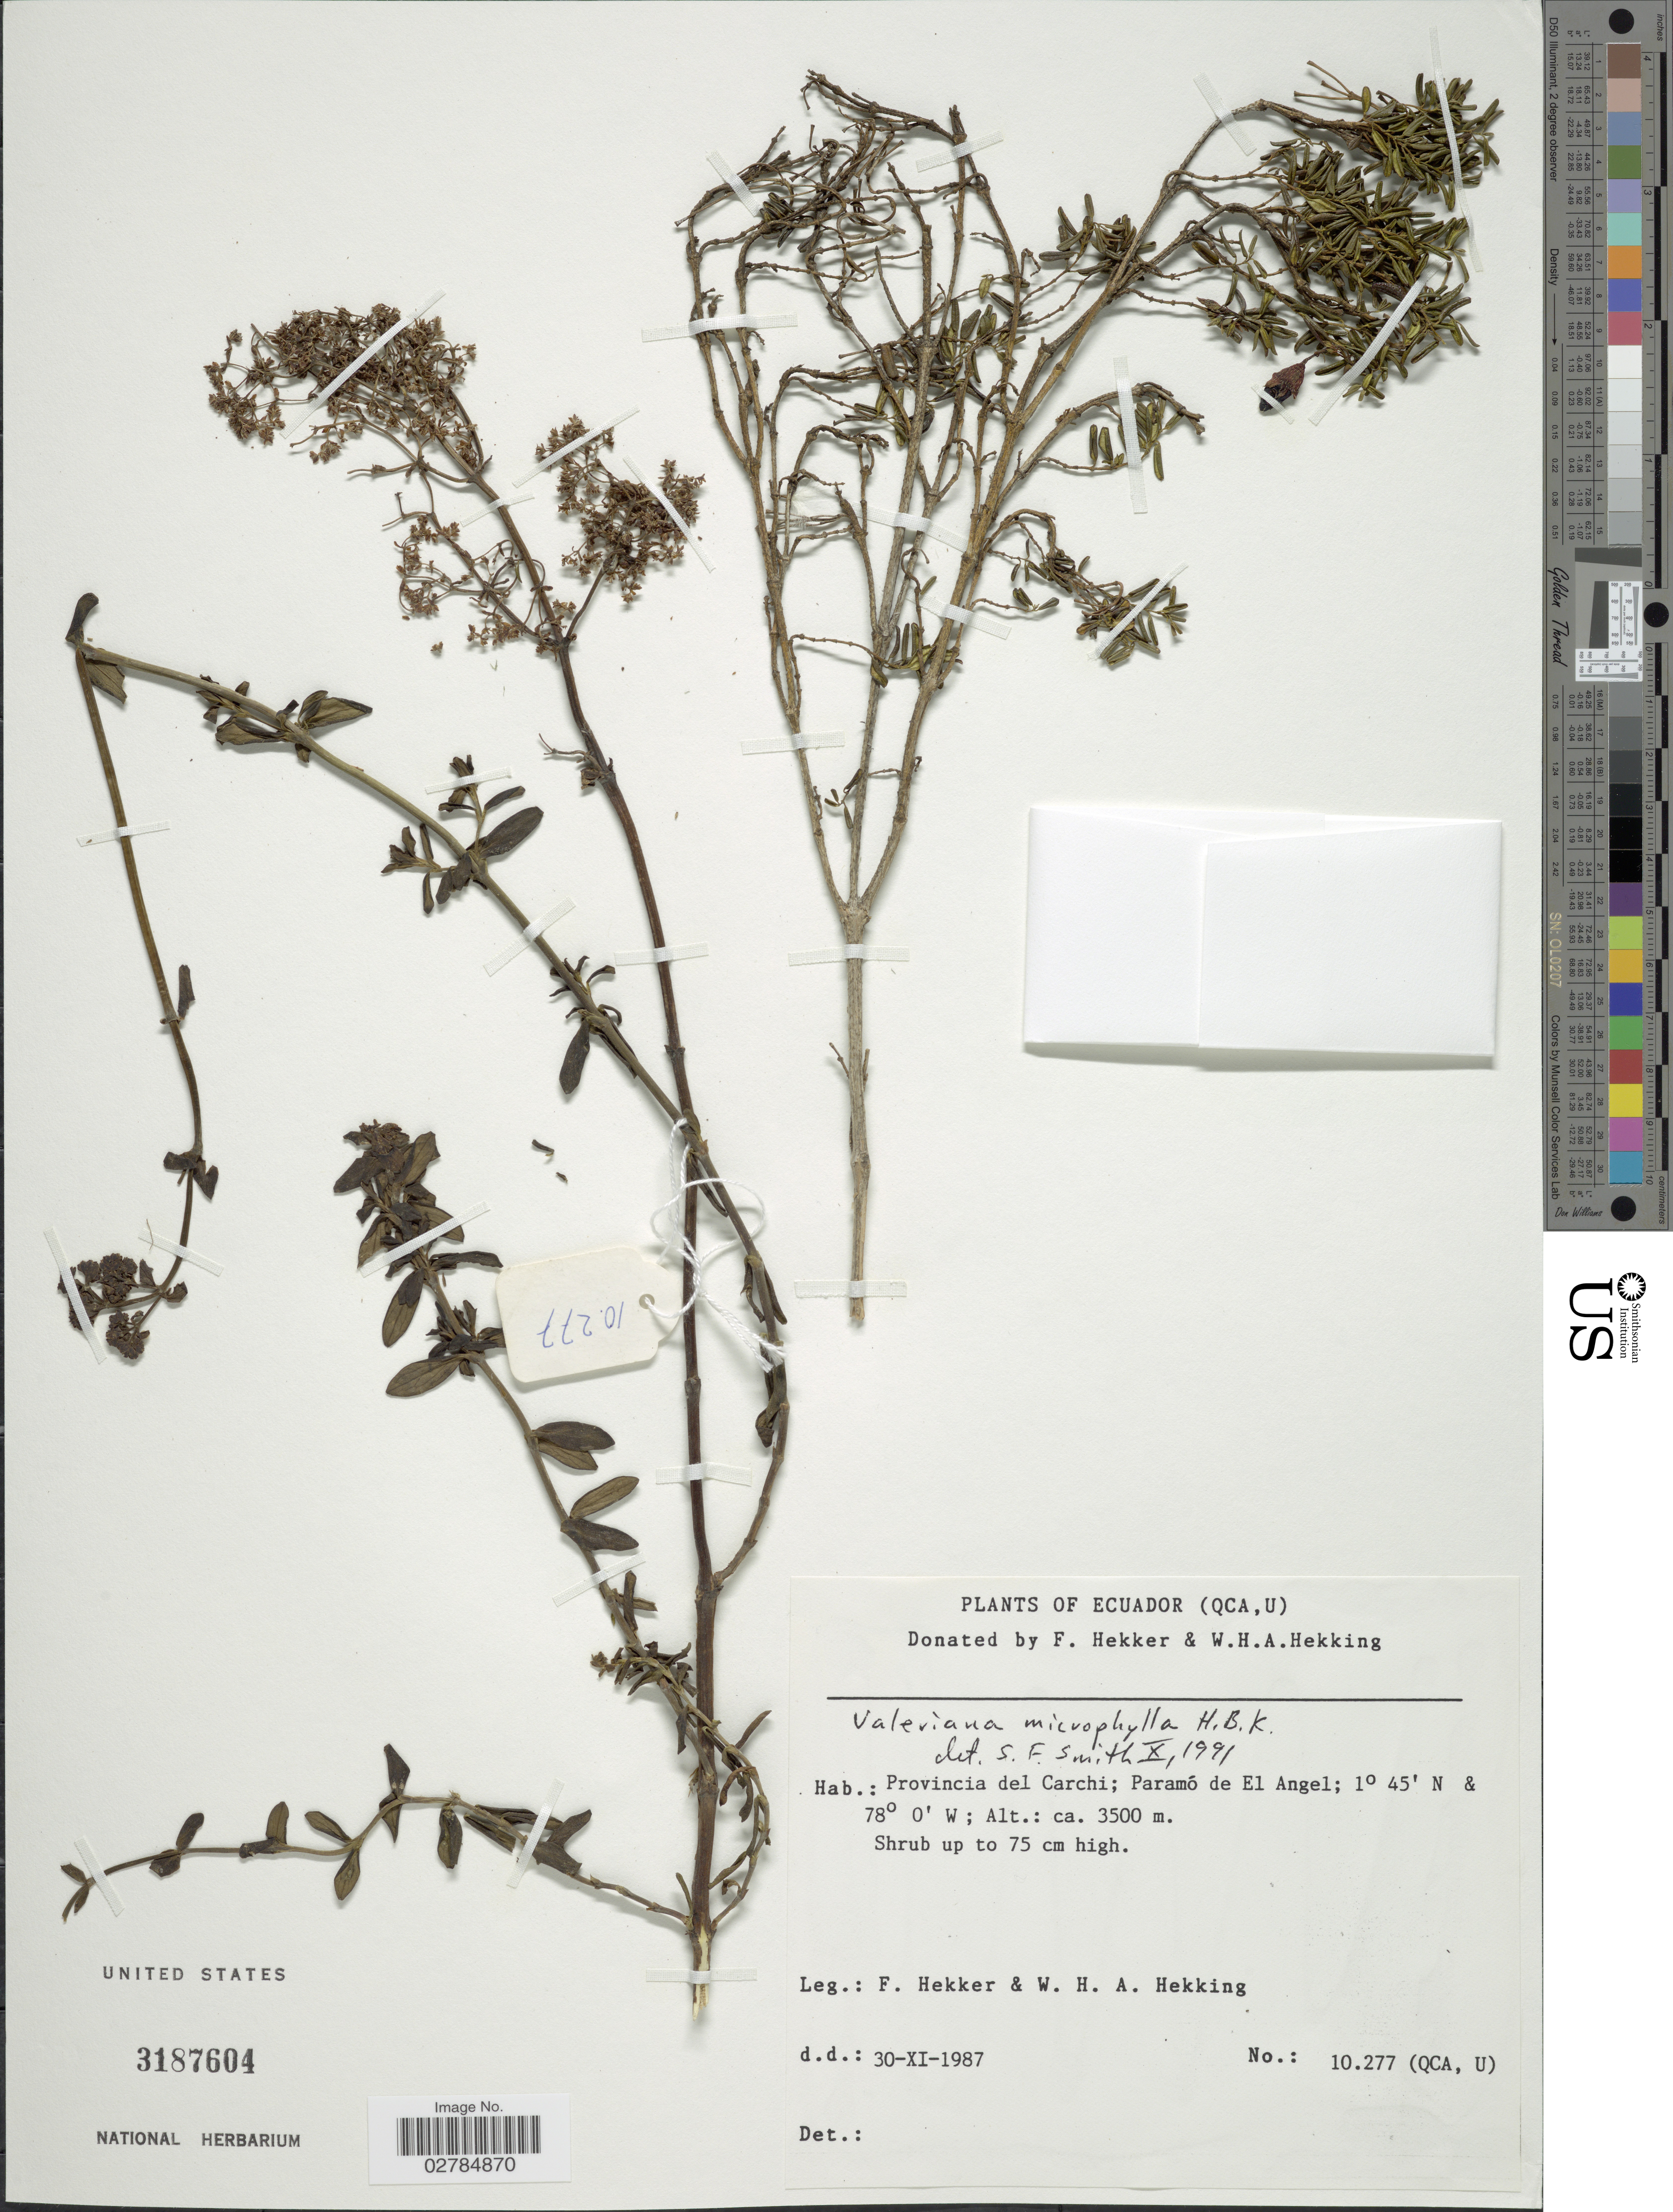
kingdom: Plantae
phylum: Tracheophyta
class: Magnoliopsida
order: Dipsacales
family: Caprifoliaceae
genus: Valeriana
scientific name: Valeriana microphylla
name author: Kunth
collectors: F. Hekker & W. H. A. Hekking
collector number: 10277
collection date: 1987-11-30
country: Ecuador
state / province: Carchi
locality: Parámo de El Angel.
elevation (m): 3500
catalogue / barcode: US 3187604